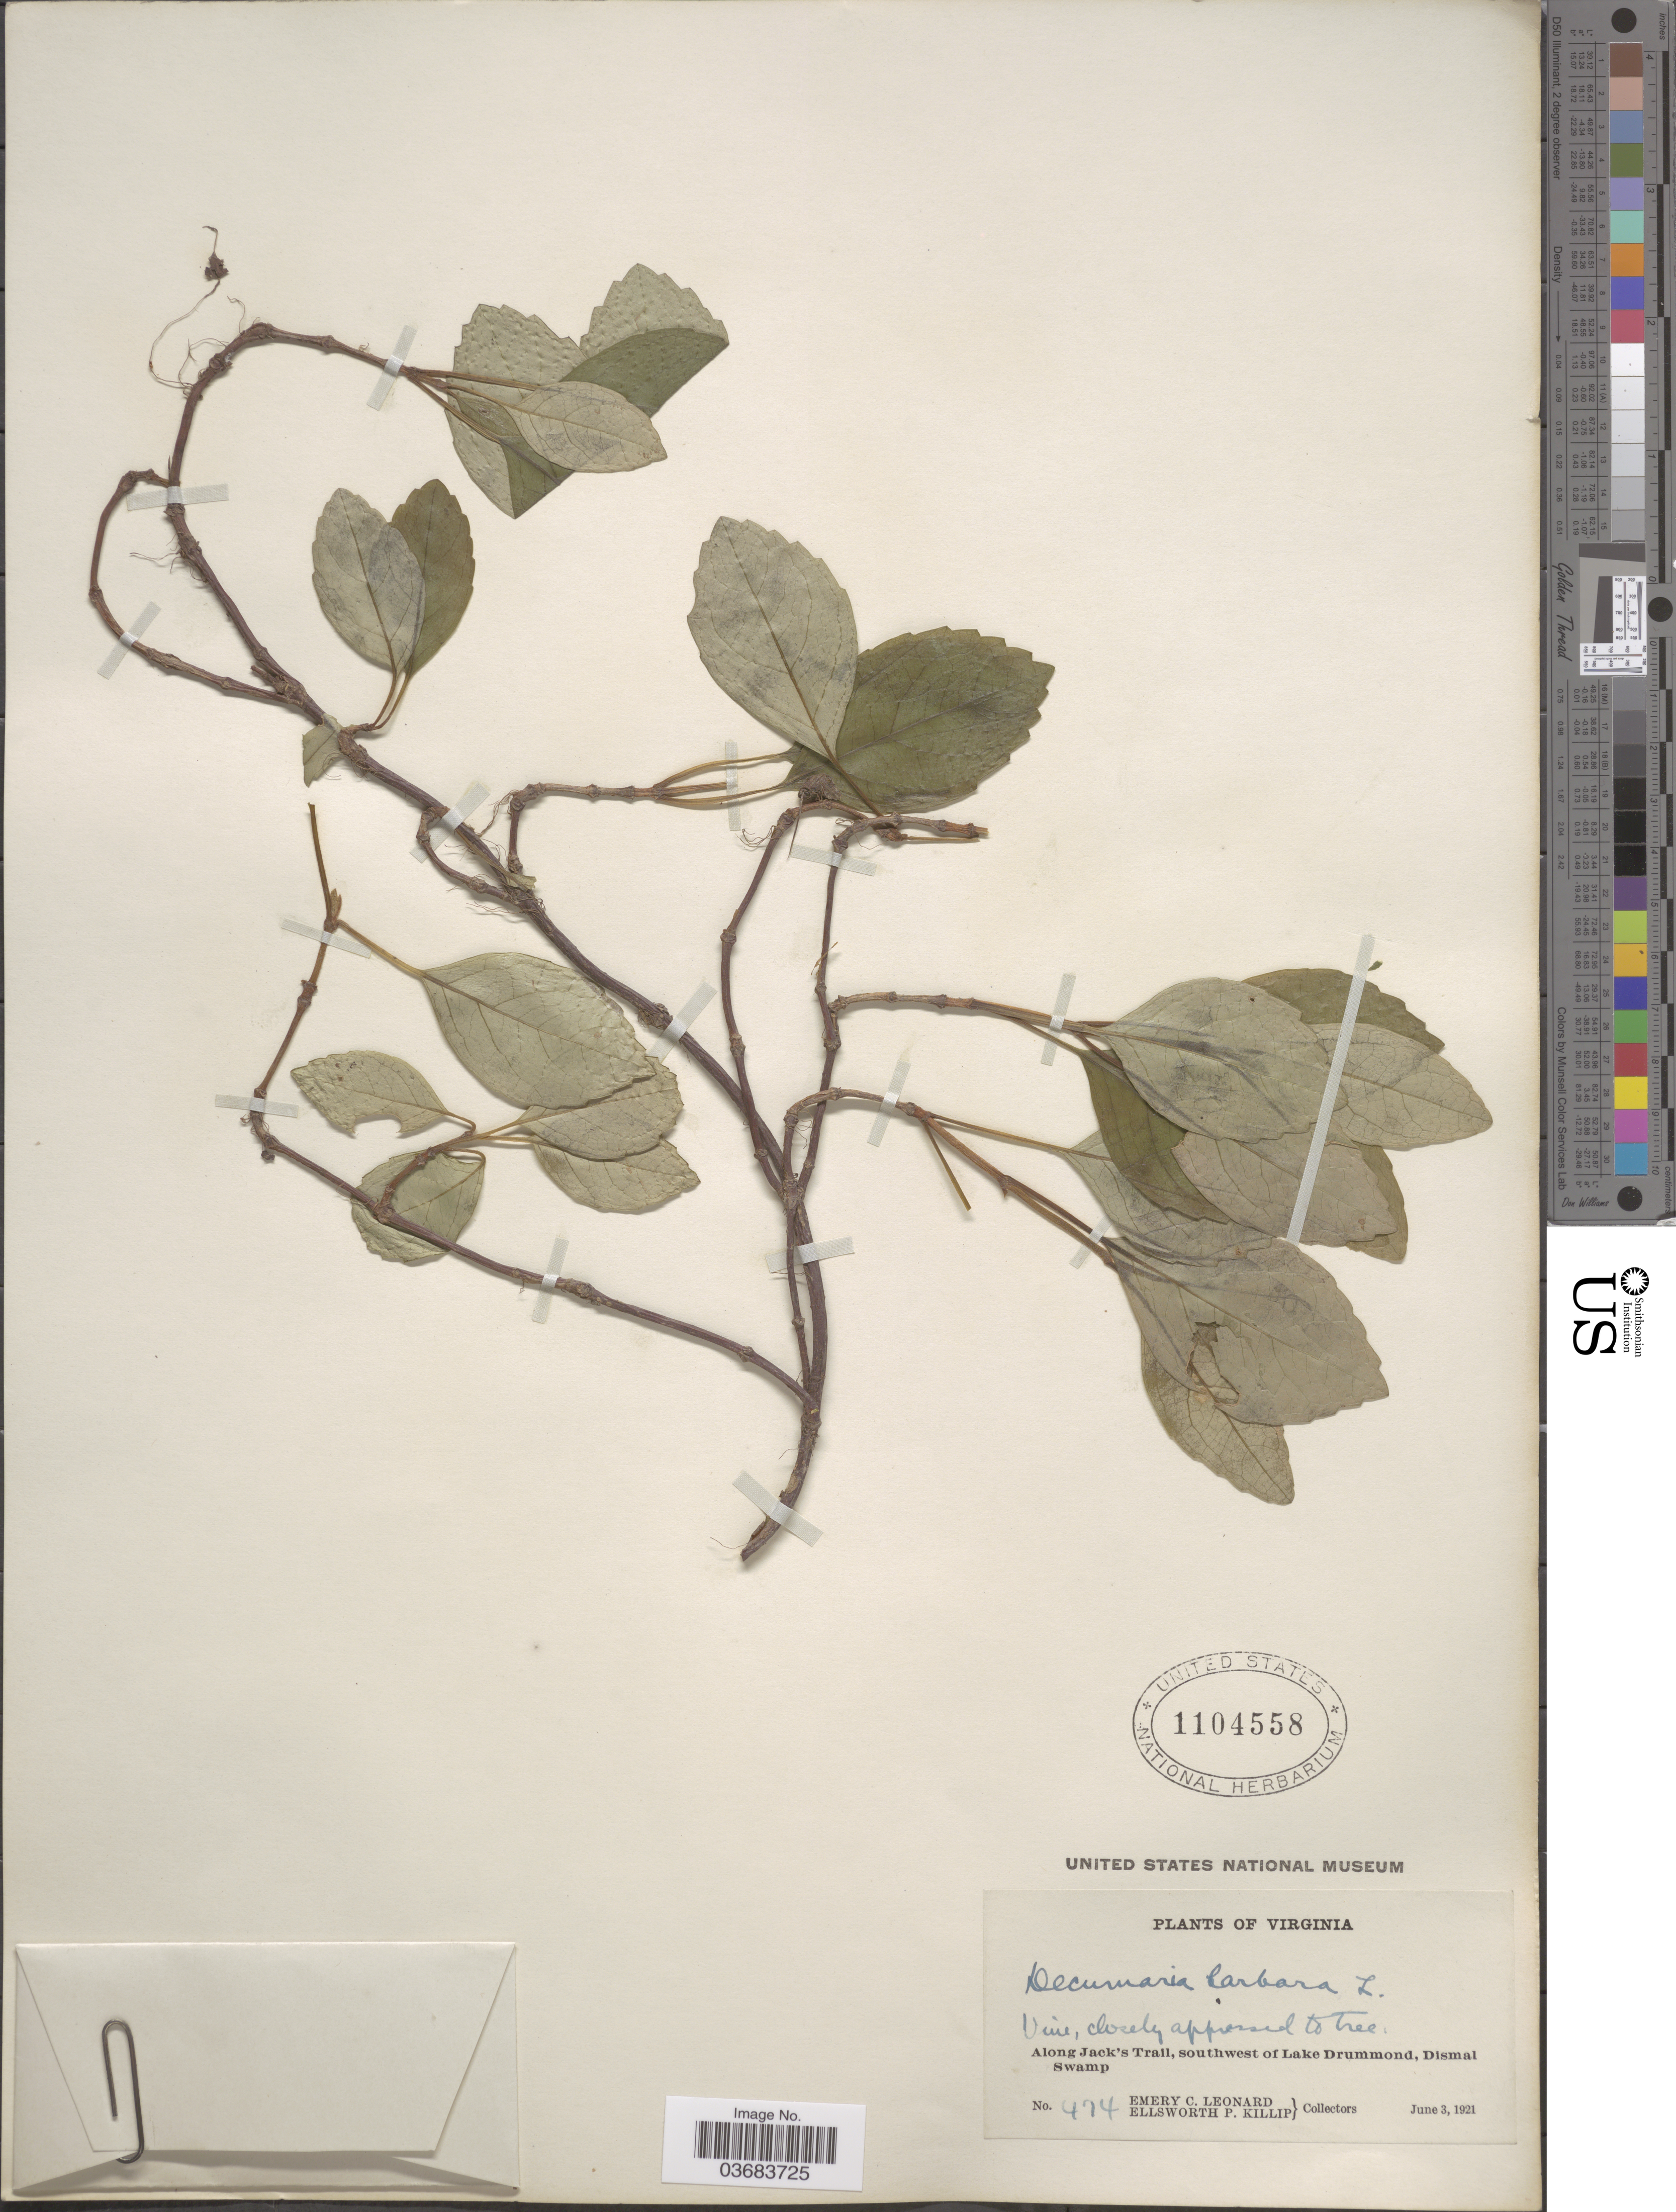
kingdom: Plantae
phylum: Tracheophyta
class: Magnoliopsida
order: Cornales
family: Hydrangeaceae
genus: Hydrangea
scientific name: Hydrangea barbara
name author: (L.) Bernd Schulz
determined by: Strong, Mark T., (BOT), Smithsonian Institution - National Museum of Natural History (UNITED STATES)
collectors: E. C. Leonard & E. P. Killip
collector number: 474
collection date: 1921-06-03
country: United States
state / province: Virginia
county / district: City of Chesapeake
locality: Along Jack's Trail, southwest of Lake Drummond, Dismal Swamp.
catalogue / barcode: US 1104558